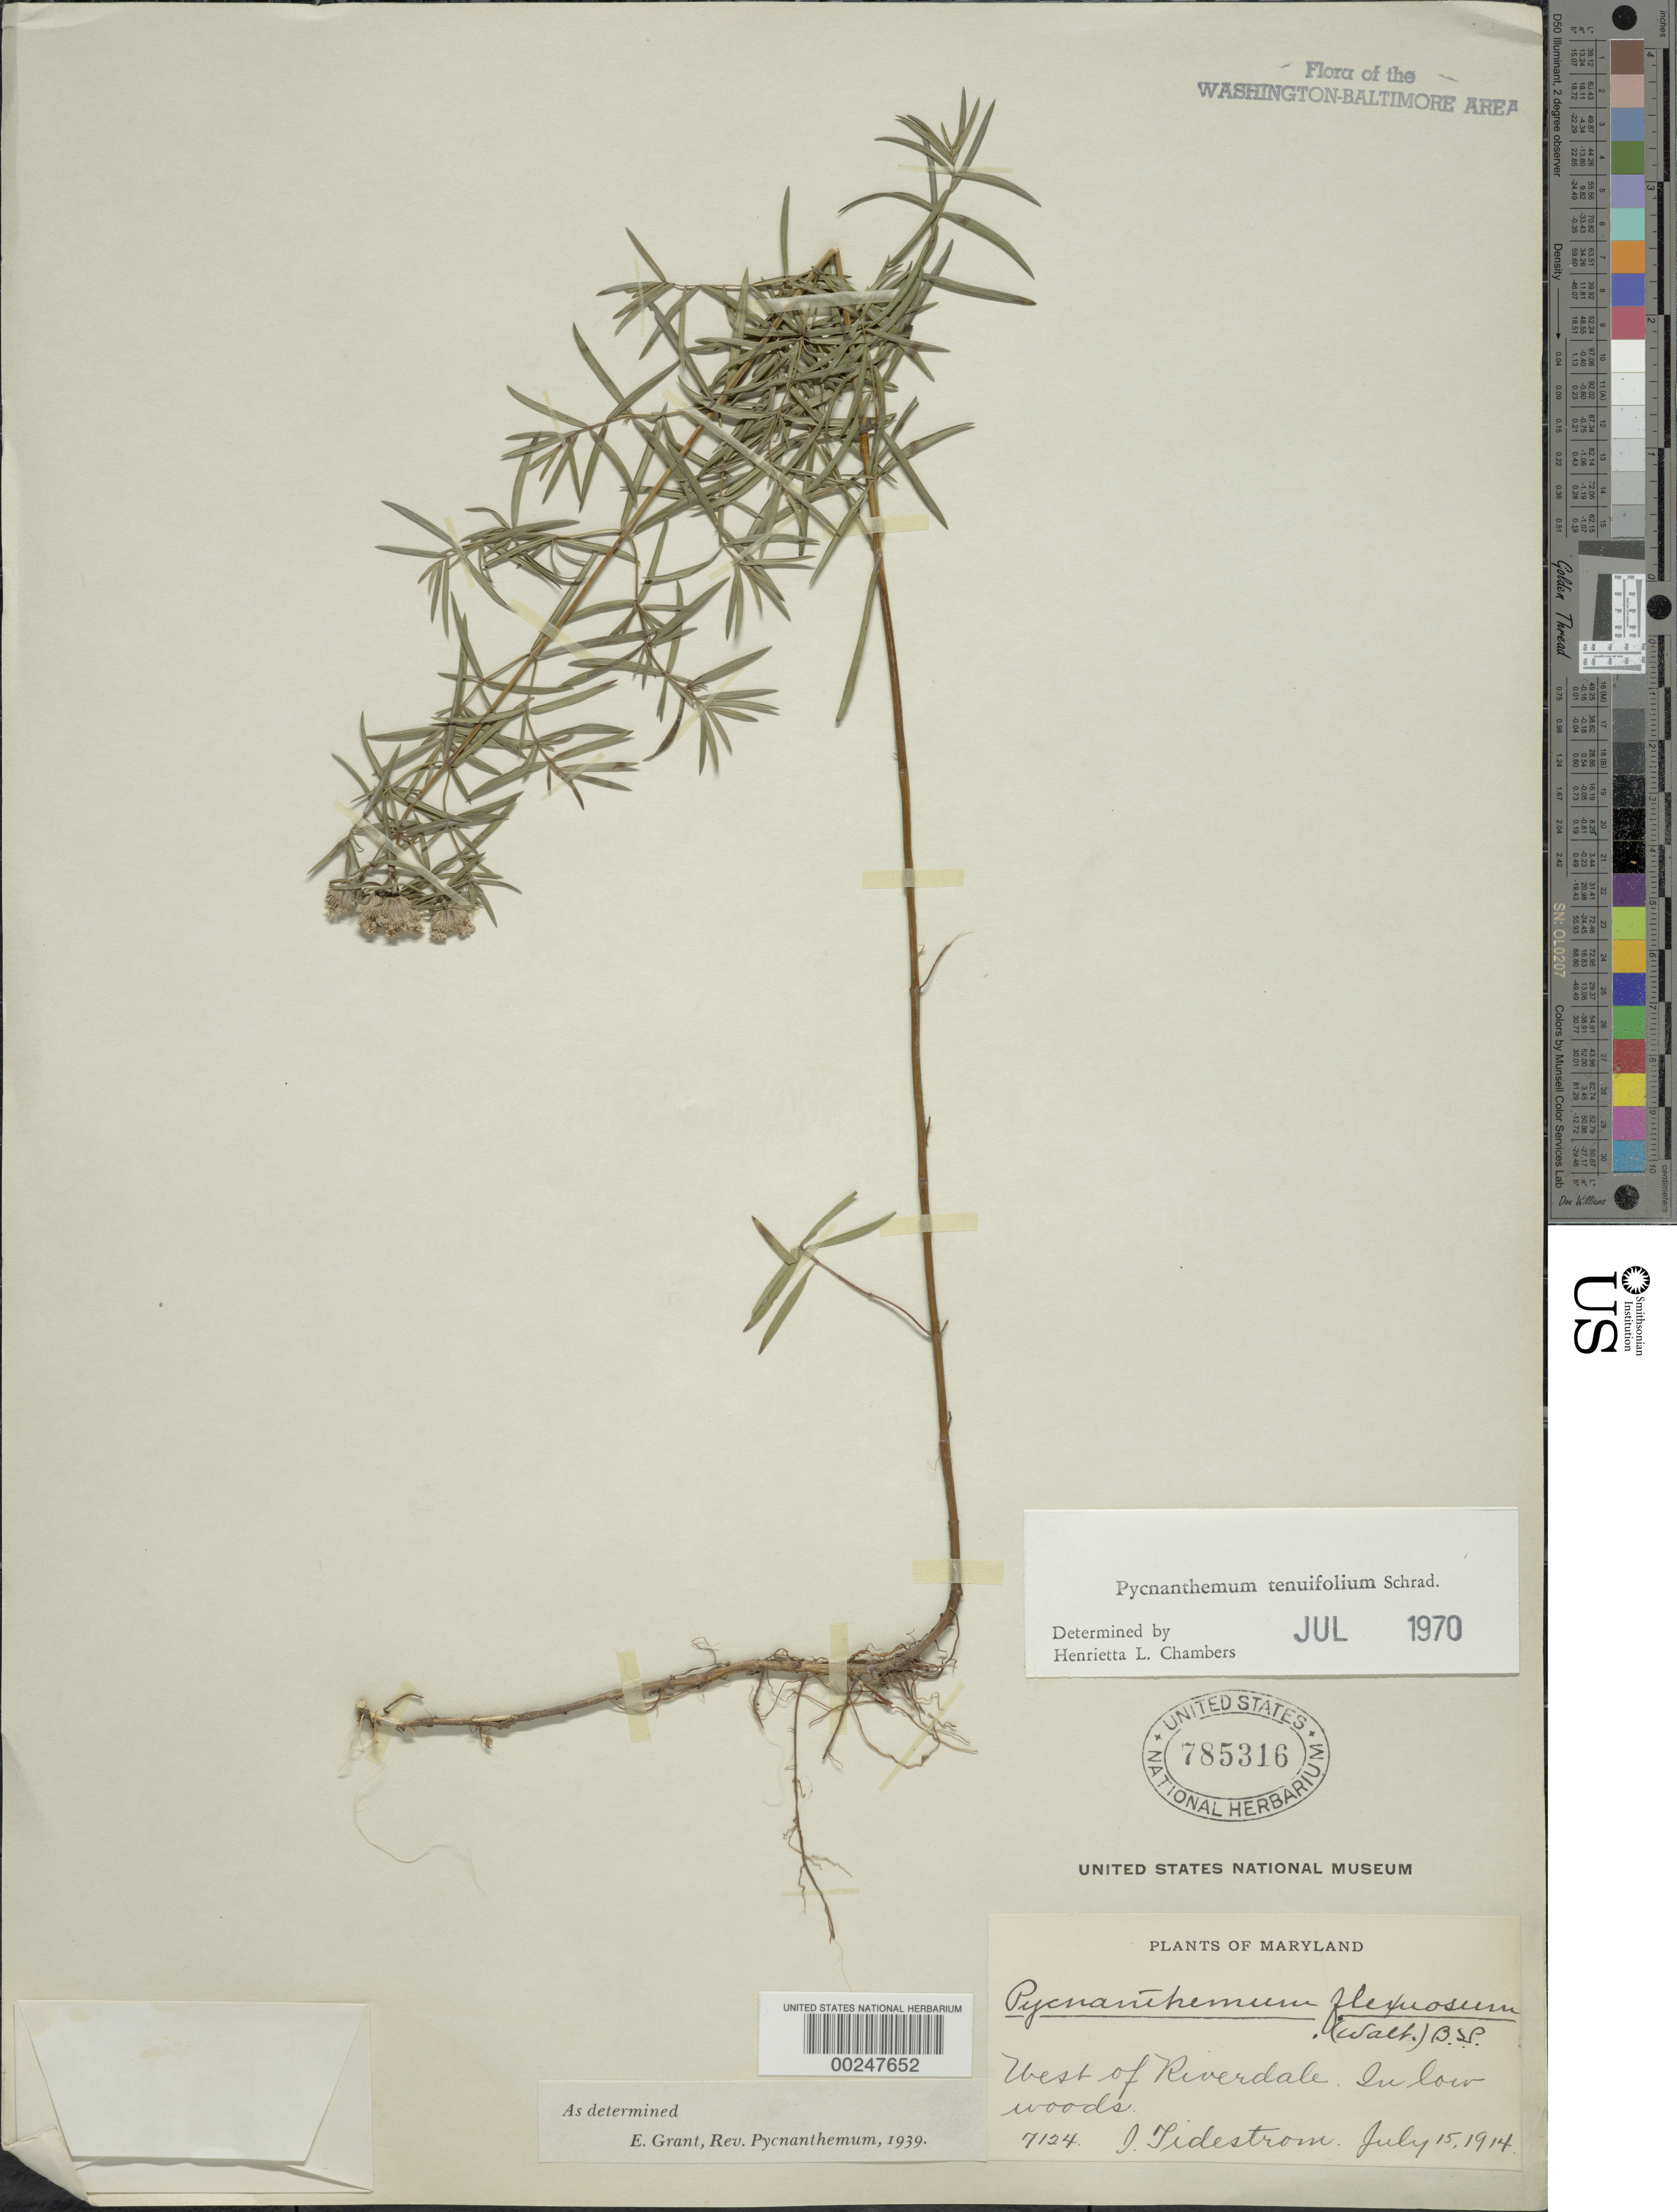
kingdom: Plantae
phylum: Tracheophyta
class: Magnoliopsida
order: Lamiales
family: Lamiaceae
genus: Pycnanthemum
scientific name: Pycnanthemum tenuifolium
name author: Schrad.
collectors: I. F. Tidestrom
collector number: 7124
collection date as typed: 15 Jul 1914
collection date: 1914-07-15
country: United States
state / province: Maryland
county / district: Prince George's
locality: W of Riverdale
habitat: In low woods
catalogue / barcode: US 785316